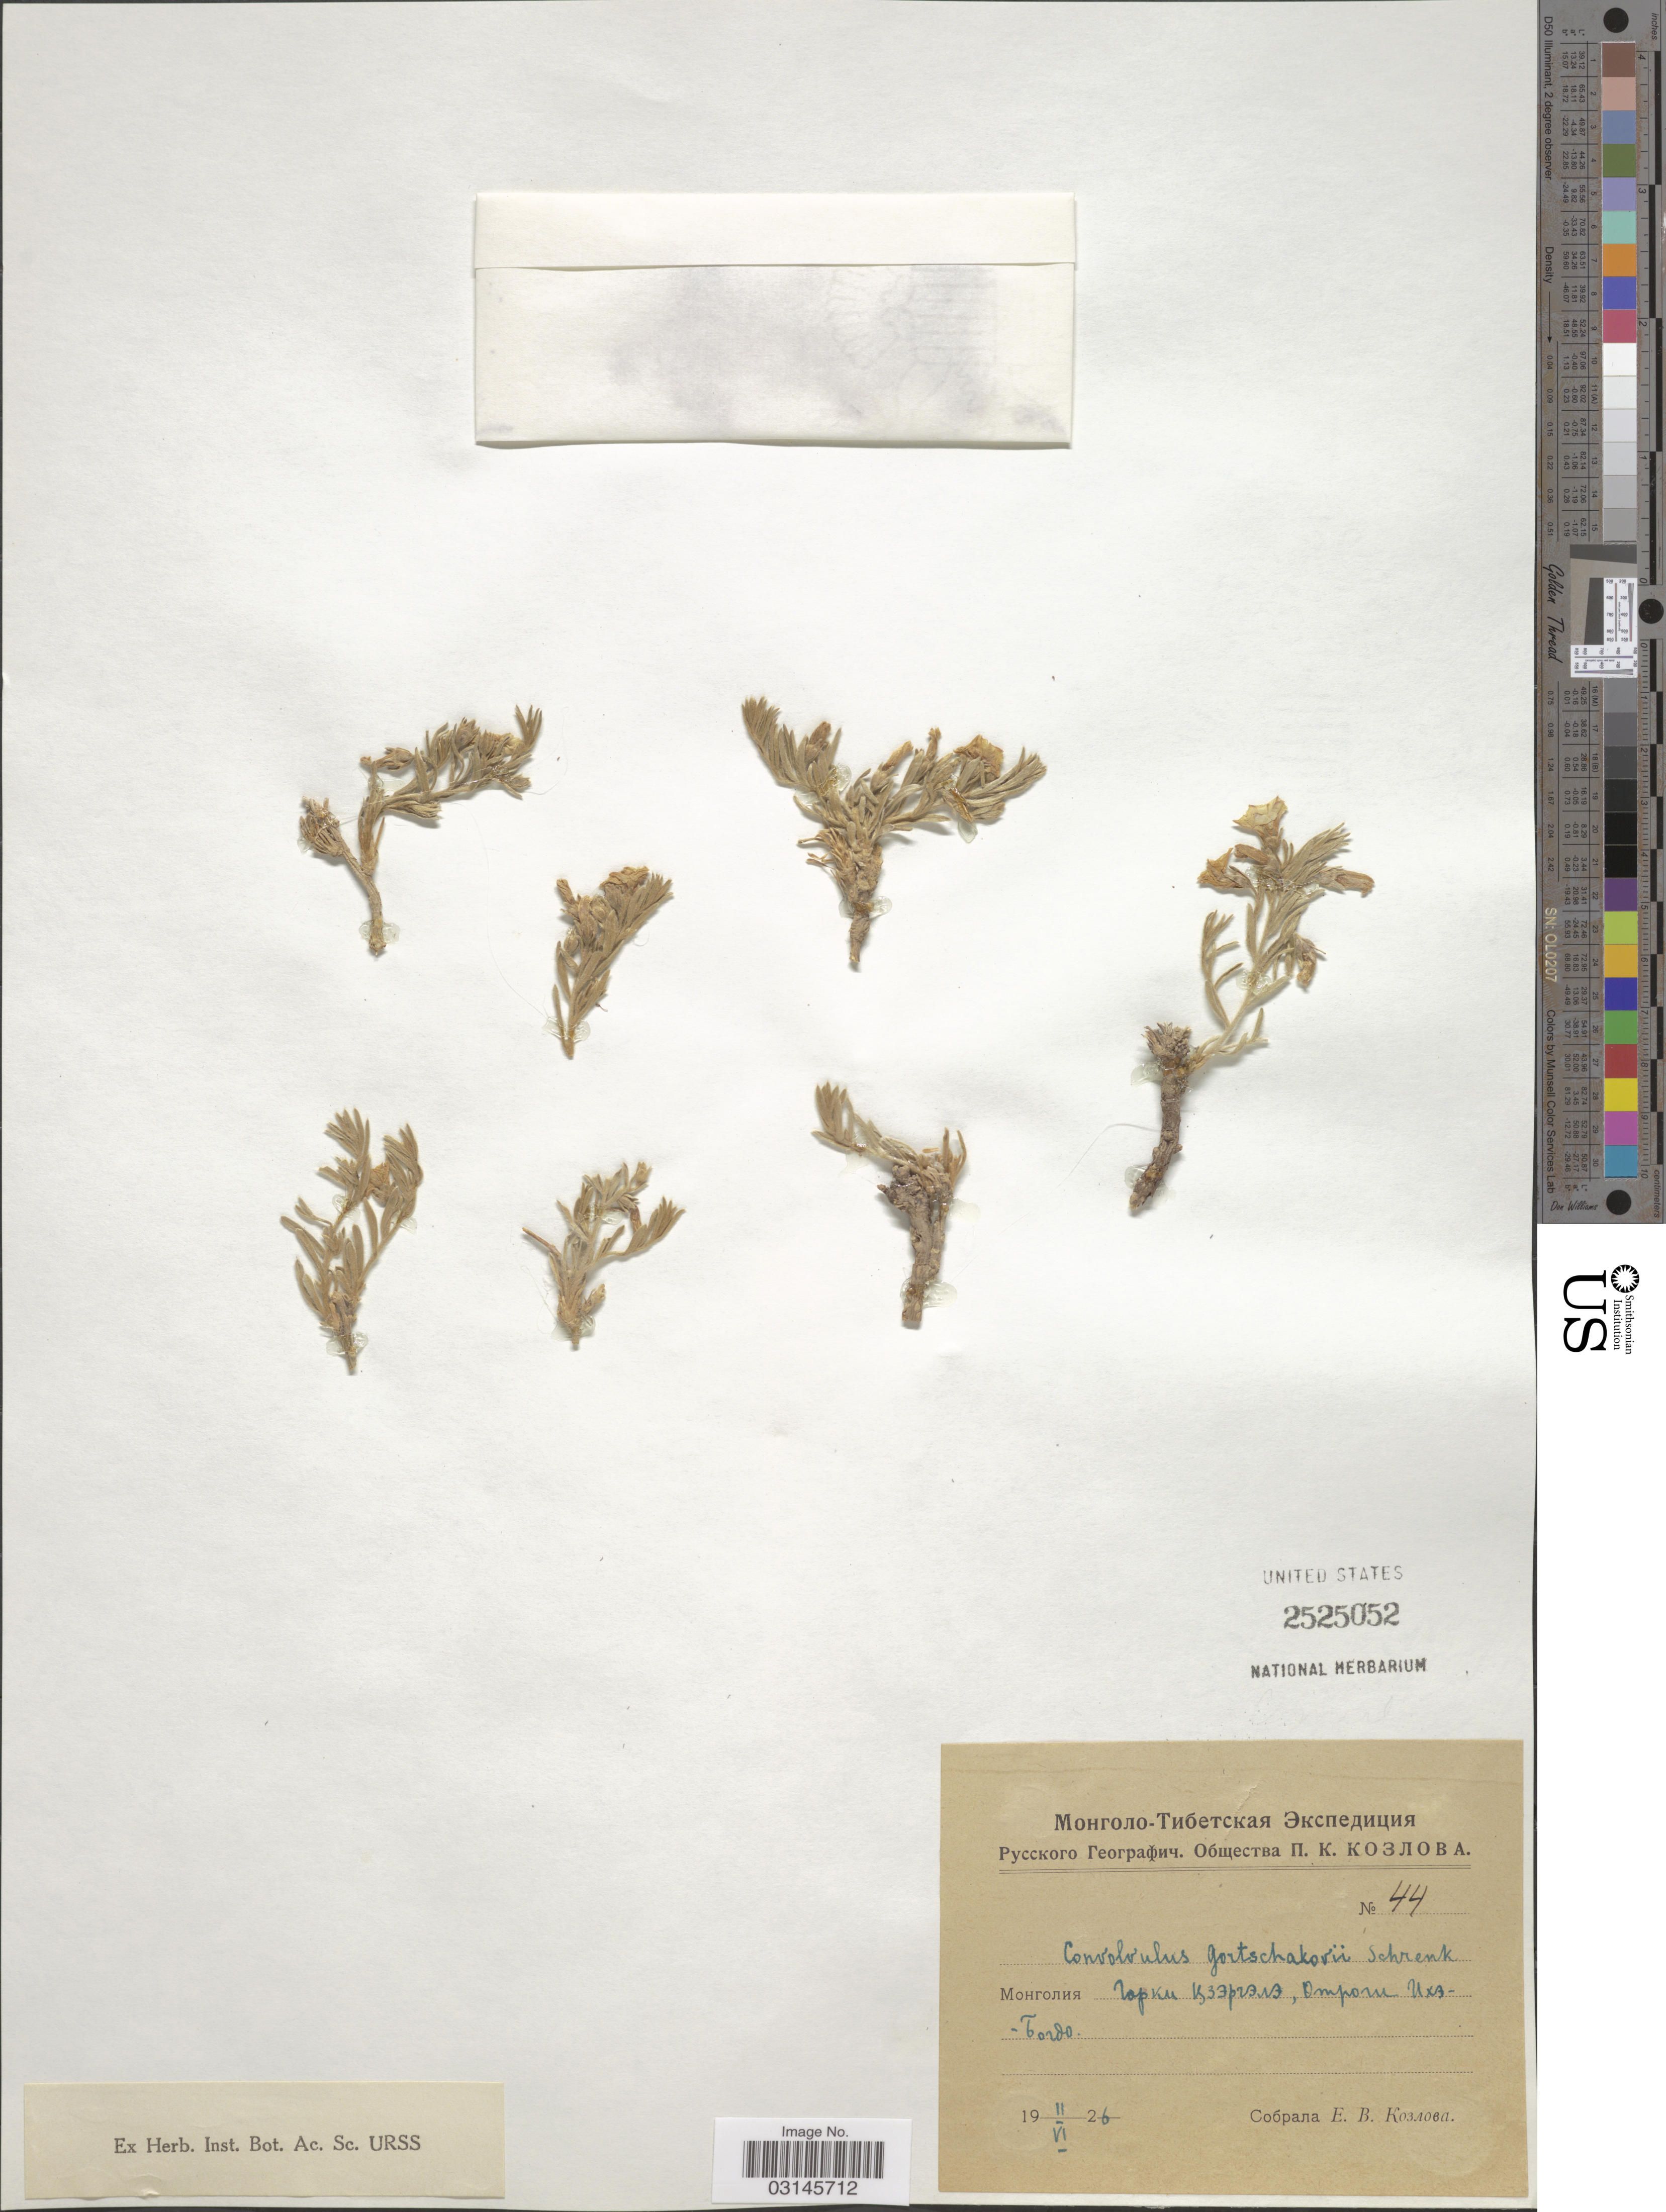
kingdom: Plantae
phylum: Tracheophyta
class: Magnoliopsida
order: Solanales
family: Convolvulaceae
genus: Convolvulus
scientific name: Convolvulus gortschakovii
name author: Schrenk ex Fisch. & C.A. Mey.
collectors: I. Kozlova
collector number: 44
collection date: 1926-06-11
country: Mongolia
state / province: Bayanhongor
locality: Ih Bogd Uul.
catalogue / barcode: US 2525052